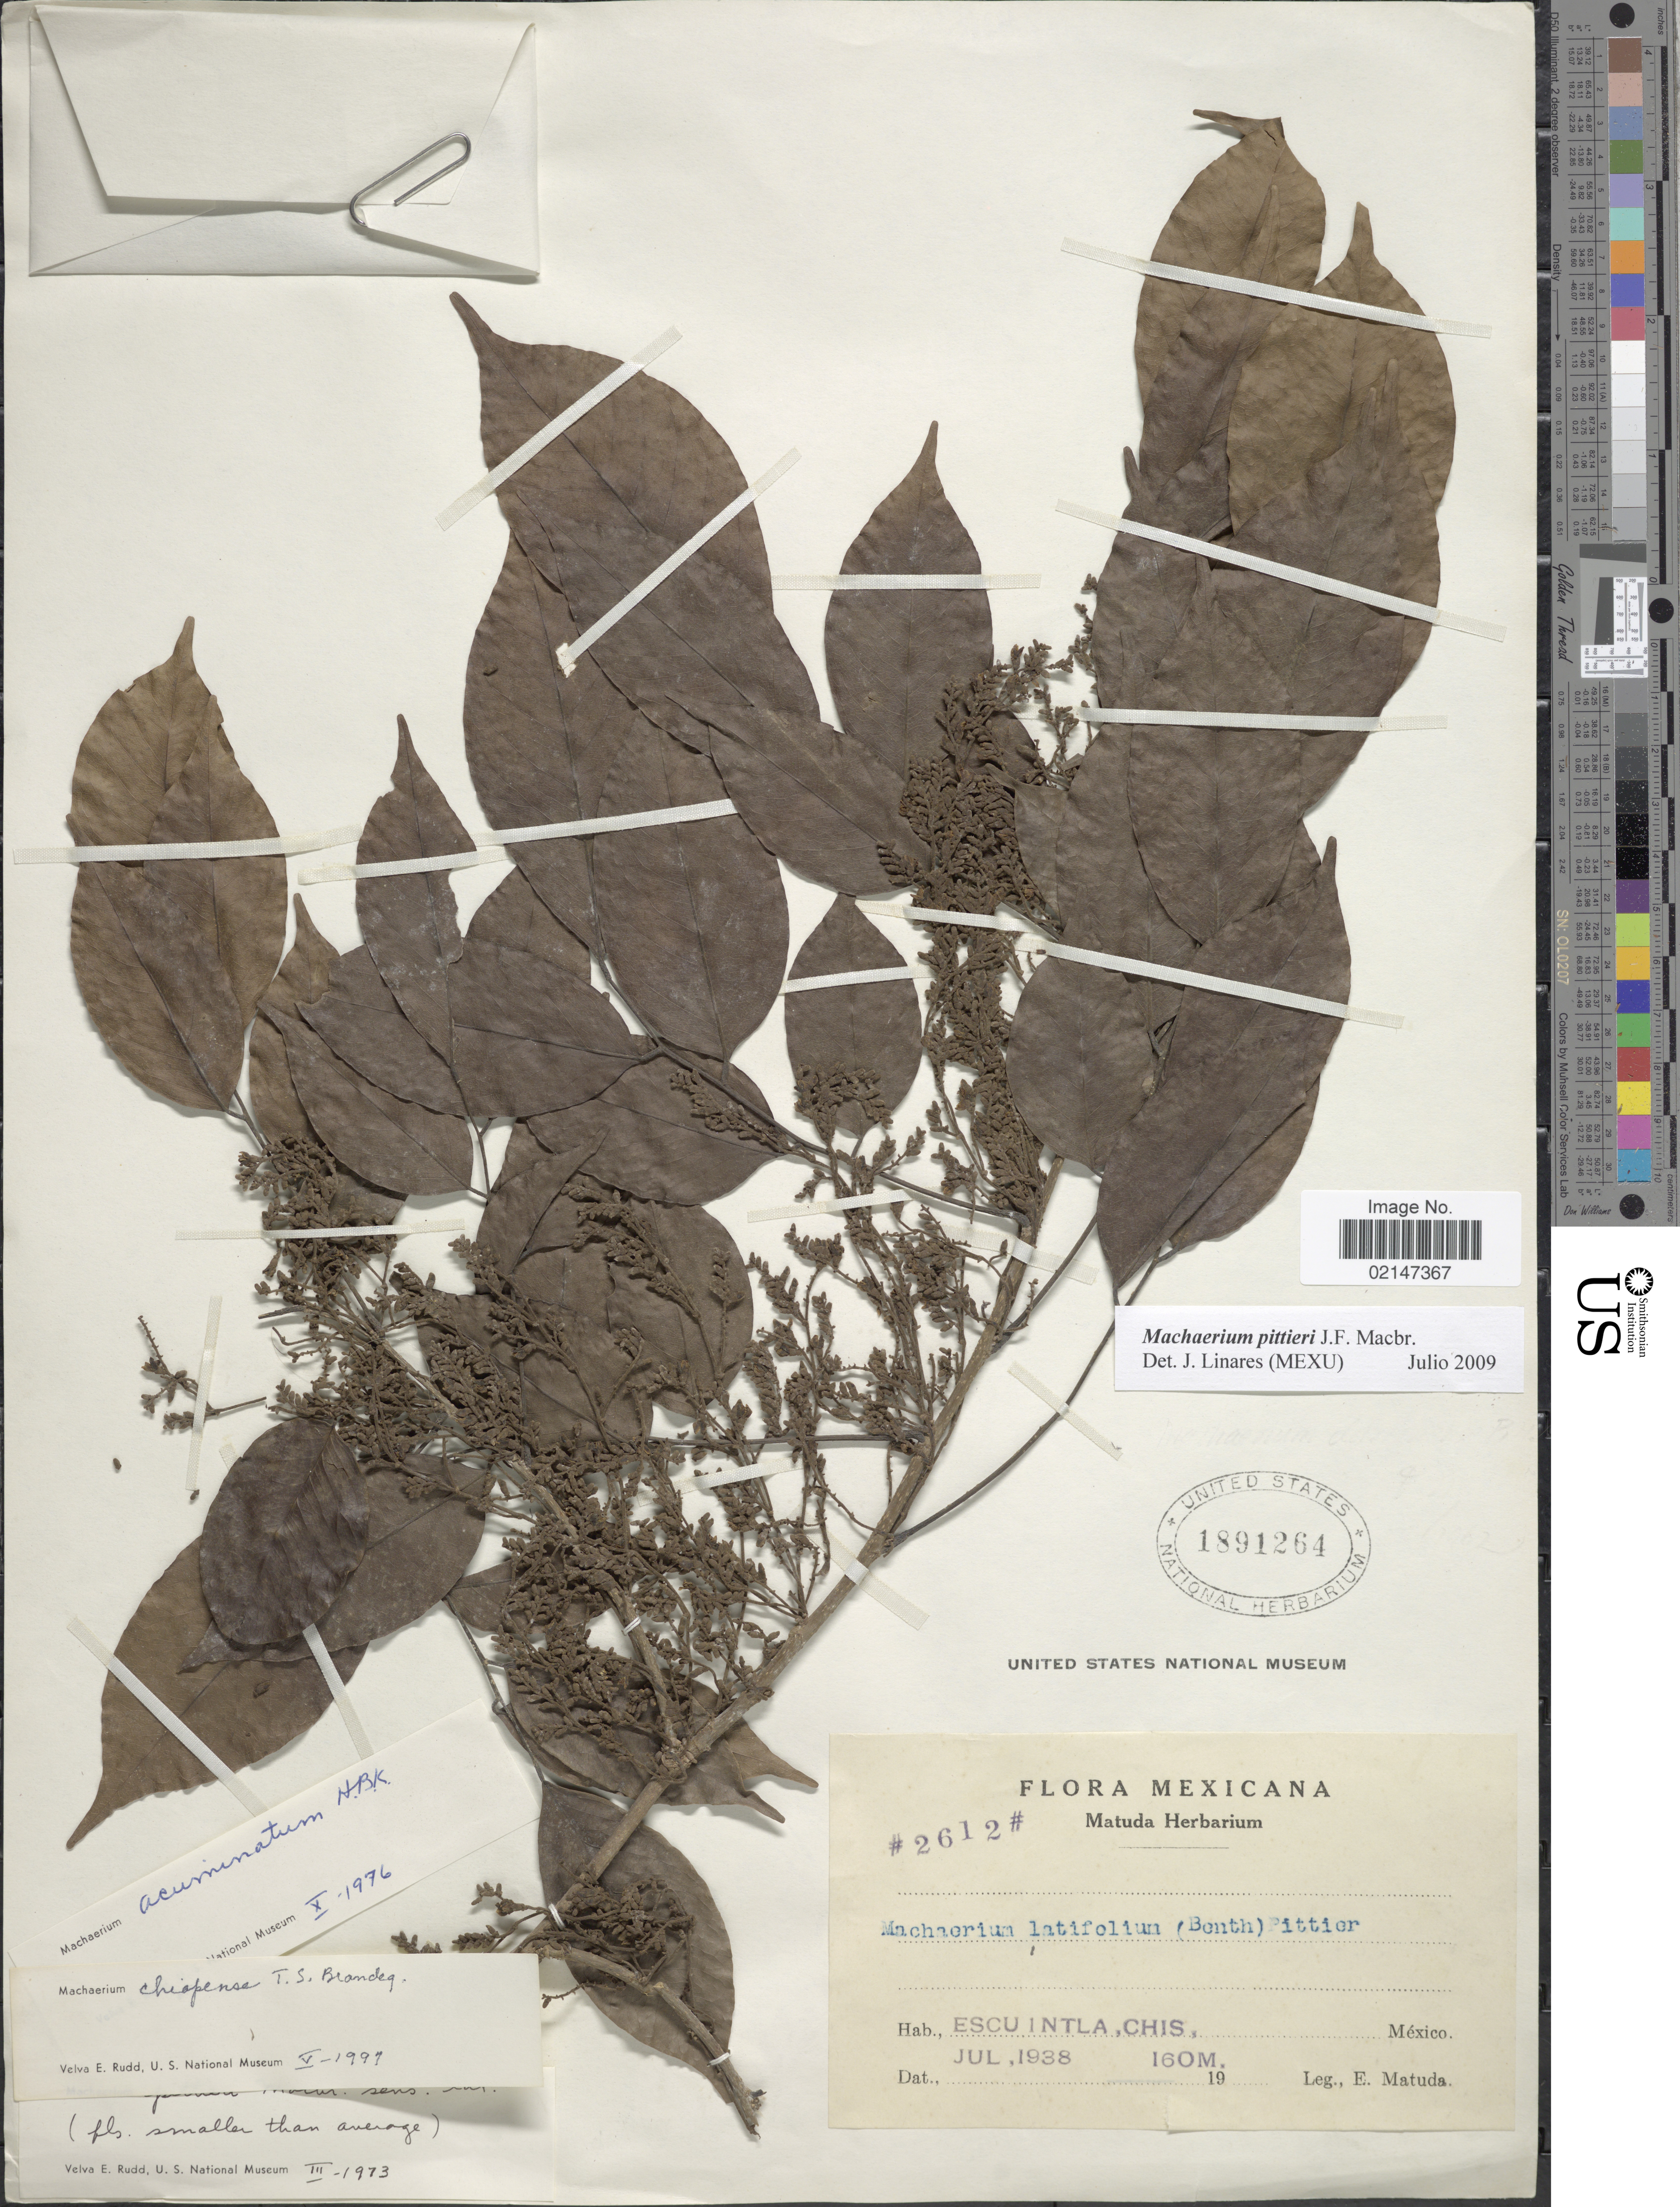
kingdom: Plantae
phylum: Tracheophyta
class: Magnoliopsida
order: Fabales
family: Fabaceae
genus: Machaerium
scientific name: Machaerium pittieri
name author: J.F. Macbr.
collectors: E. Matuda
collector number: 2612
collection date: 1938-07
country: Mexico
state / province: Chiapas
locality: Escuintla, Chis, Mexico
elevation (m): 160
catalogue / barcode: US 1891264